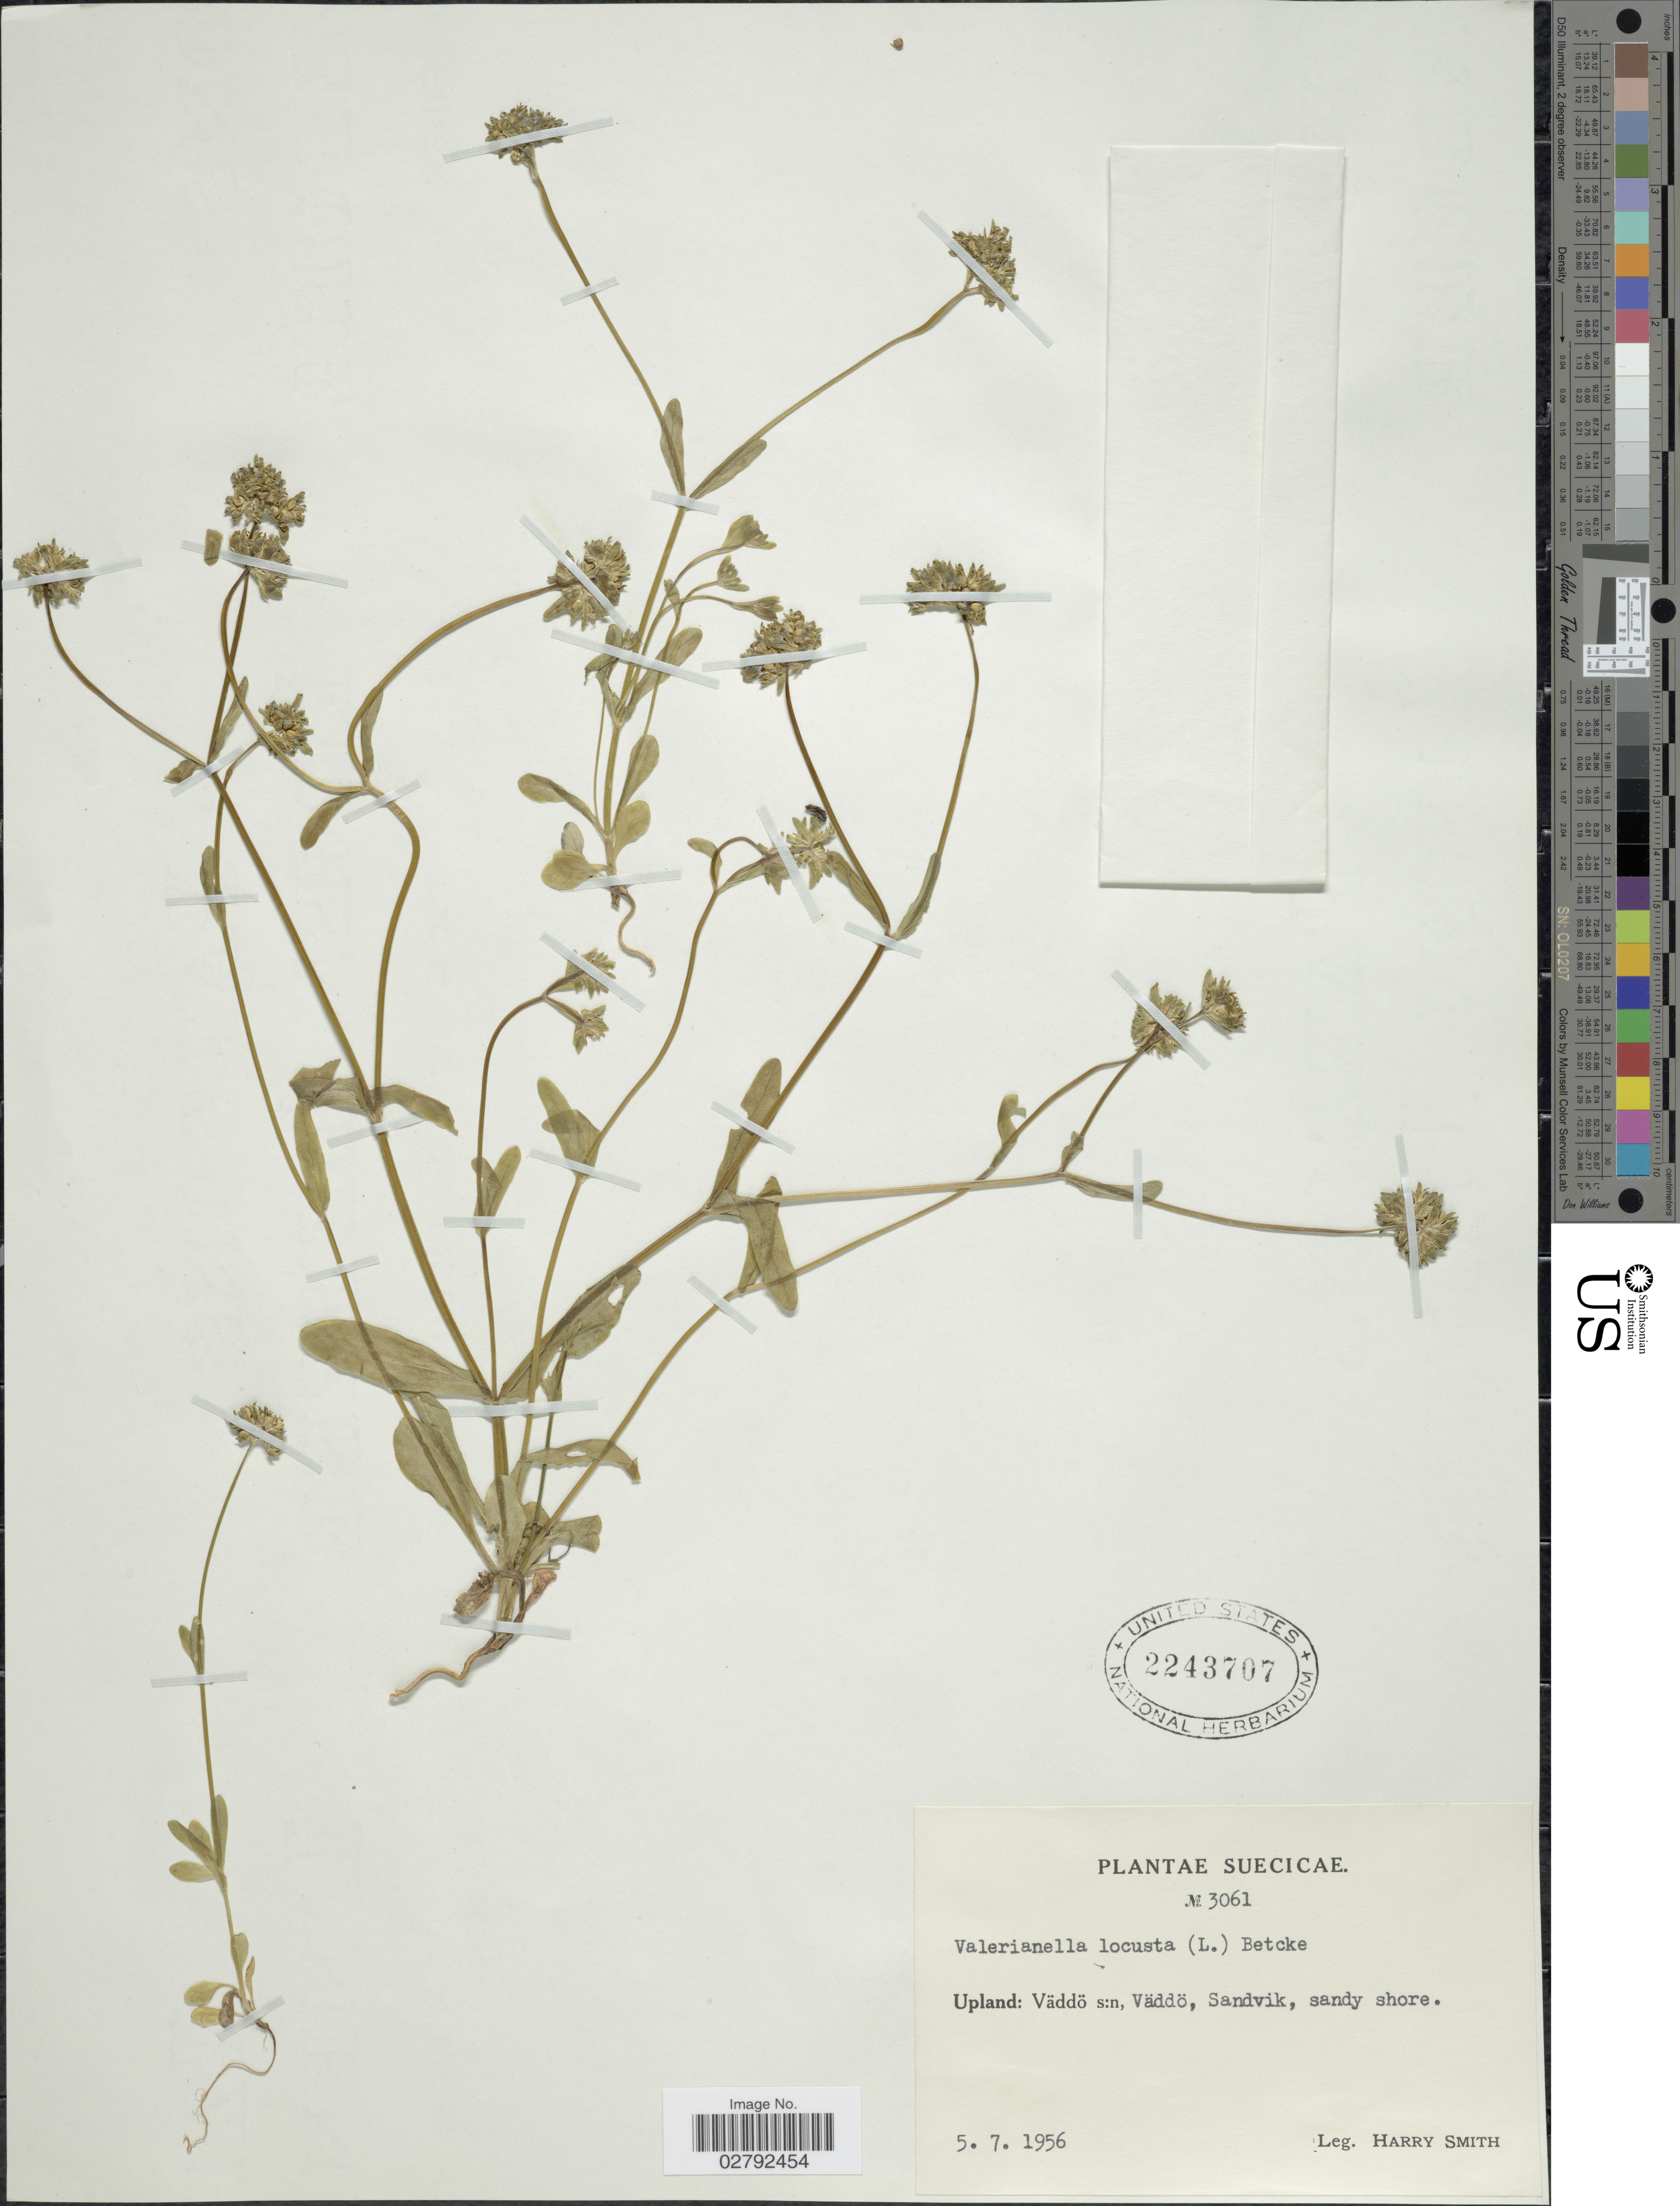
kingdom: Plantae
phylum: Tracheophyta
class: Magnoliopsida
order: Dipsacales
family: Caprifoliaceae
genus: Valerianella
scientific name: Valerianella locusta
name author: (L.) Latourr.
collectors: H. Smith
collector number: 3061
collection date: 1956-07-05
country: Sweden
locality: Suecicae. Upland: Väddo s:n, Väddo, Sandvik.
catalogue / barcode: US 2243707